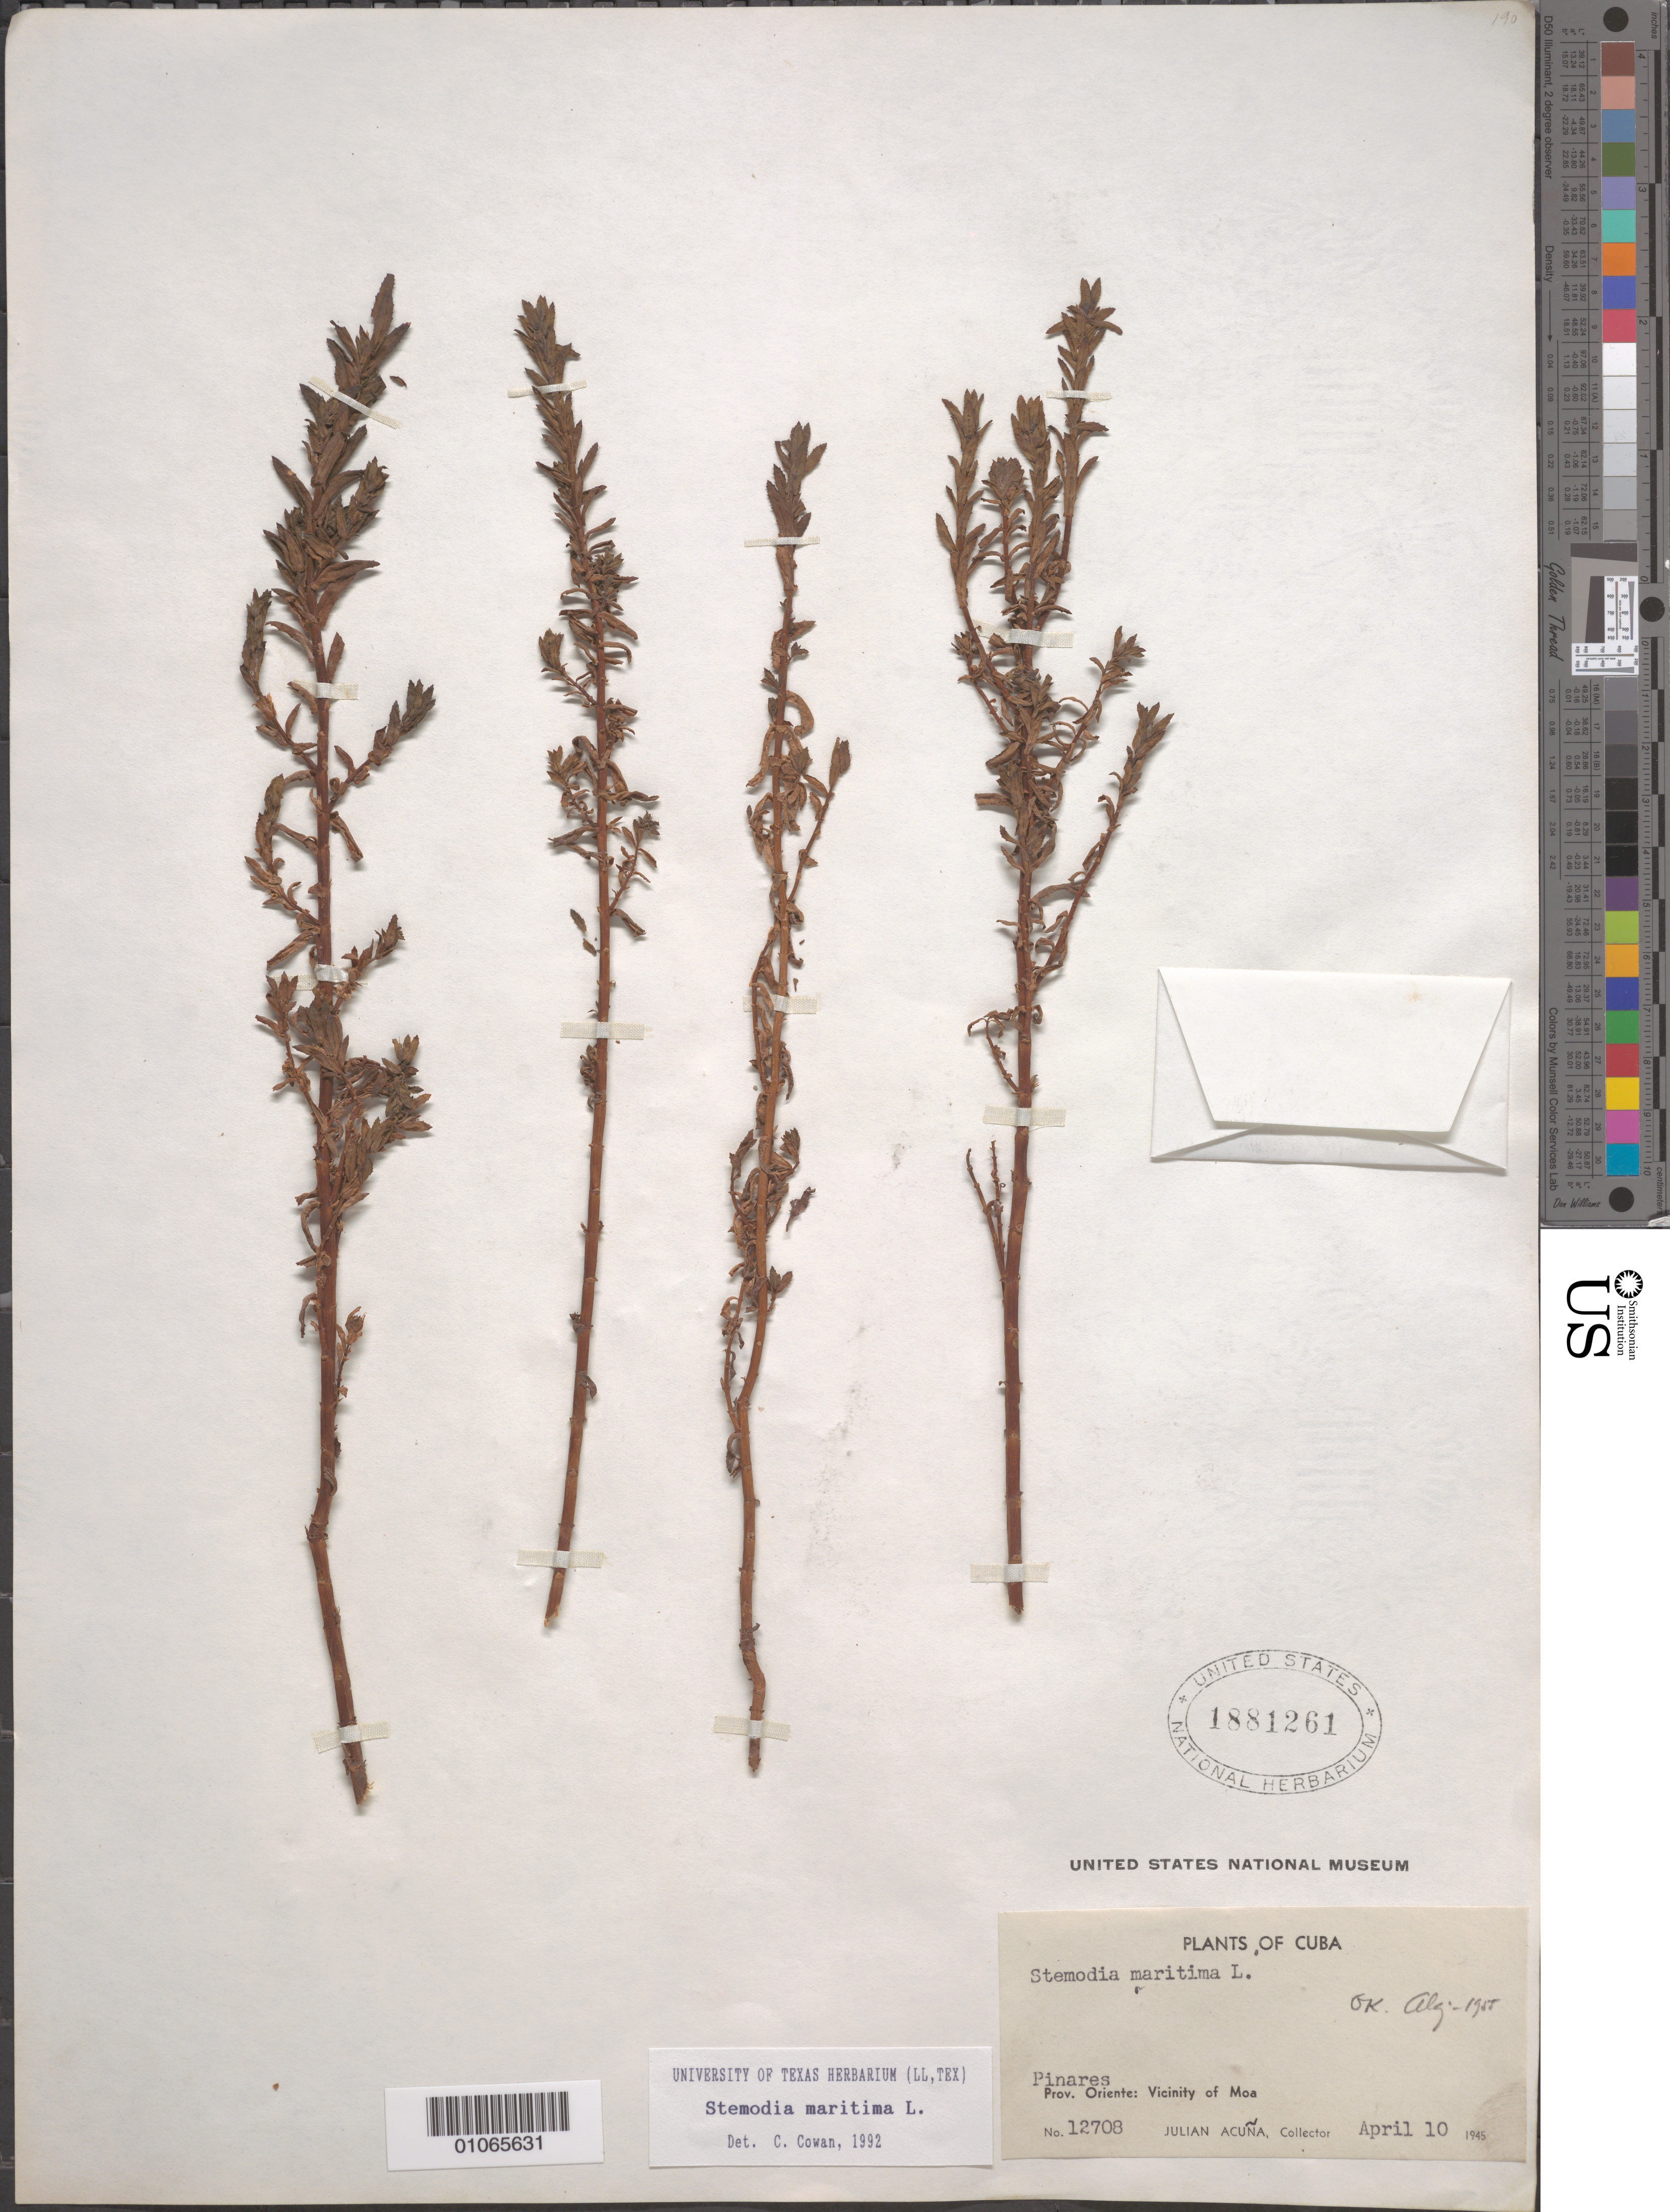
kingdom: Plantae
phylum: Tracheophyta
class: Magnoliopsida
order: Lamiales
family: Plantaginaceae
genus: Stemodia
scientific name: Stemodia maritima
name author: L.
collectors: J. Acuña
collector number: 12708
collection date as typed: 10 Apr 1945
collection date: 1945-04-10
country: Cuba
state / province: Holguín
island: Cuba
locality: Vicinity of Moa [Oriente] Pine grove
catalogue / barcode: US 1881261